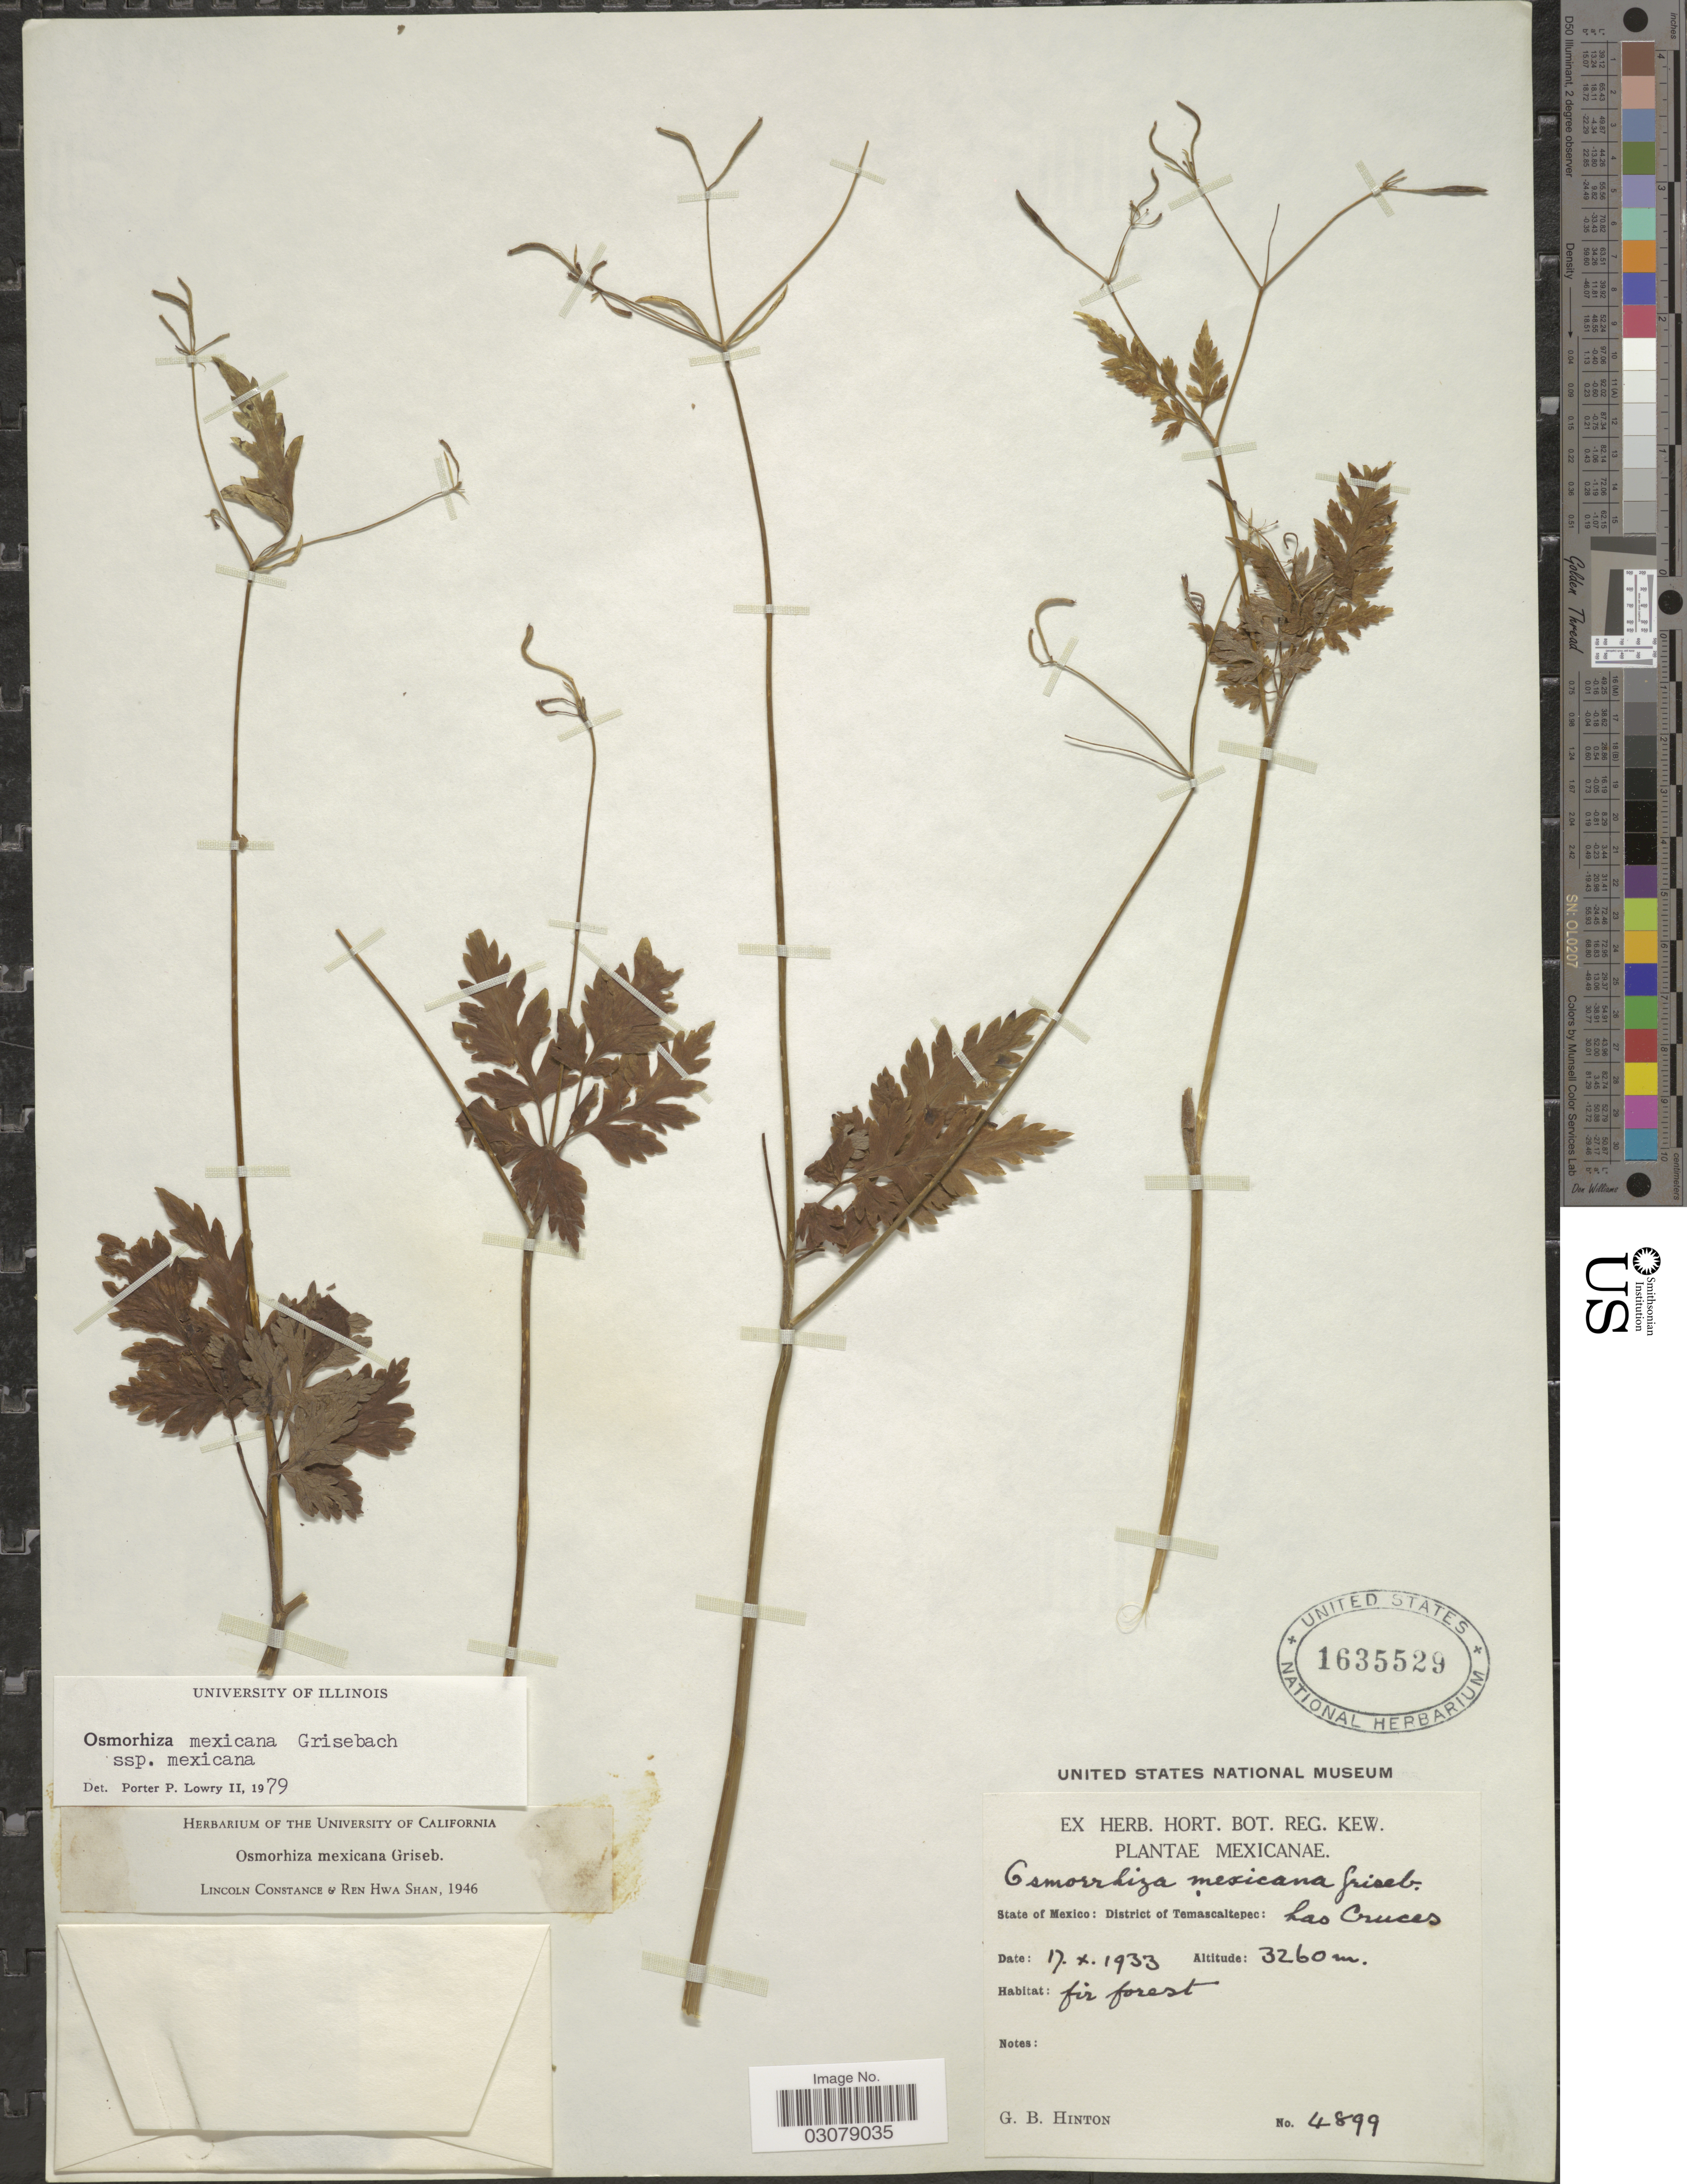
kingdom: Plantae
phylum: Tracheophyta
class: Magnoliopsida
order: Apiales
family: Apiaceae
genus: Osmorhiza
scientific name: Osmorhiza mexicana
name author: Griseb.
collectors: G. B. Hinton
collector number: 4899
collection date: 1933-10-17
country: Mexico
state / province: México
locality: District of Temascaltepec: Las Cruces.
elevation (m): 3260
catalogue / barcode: US 1635529